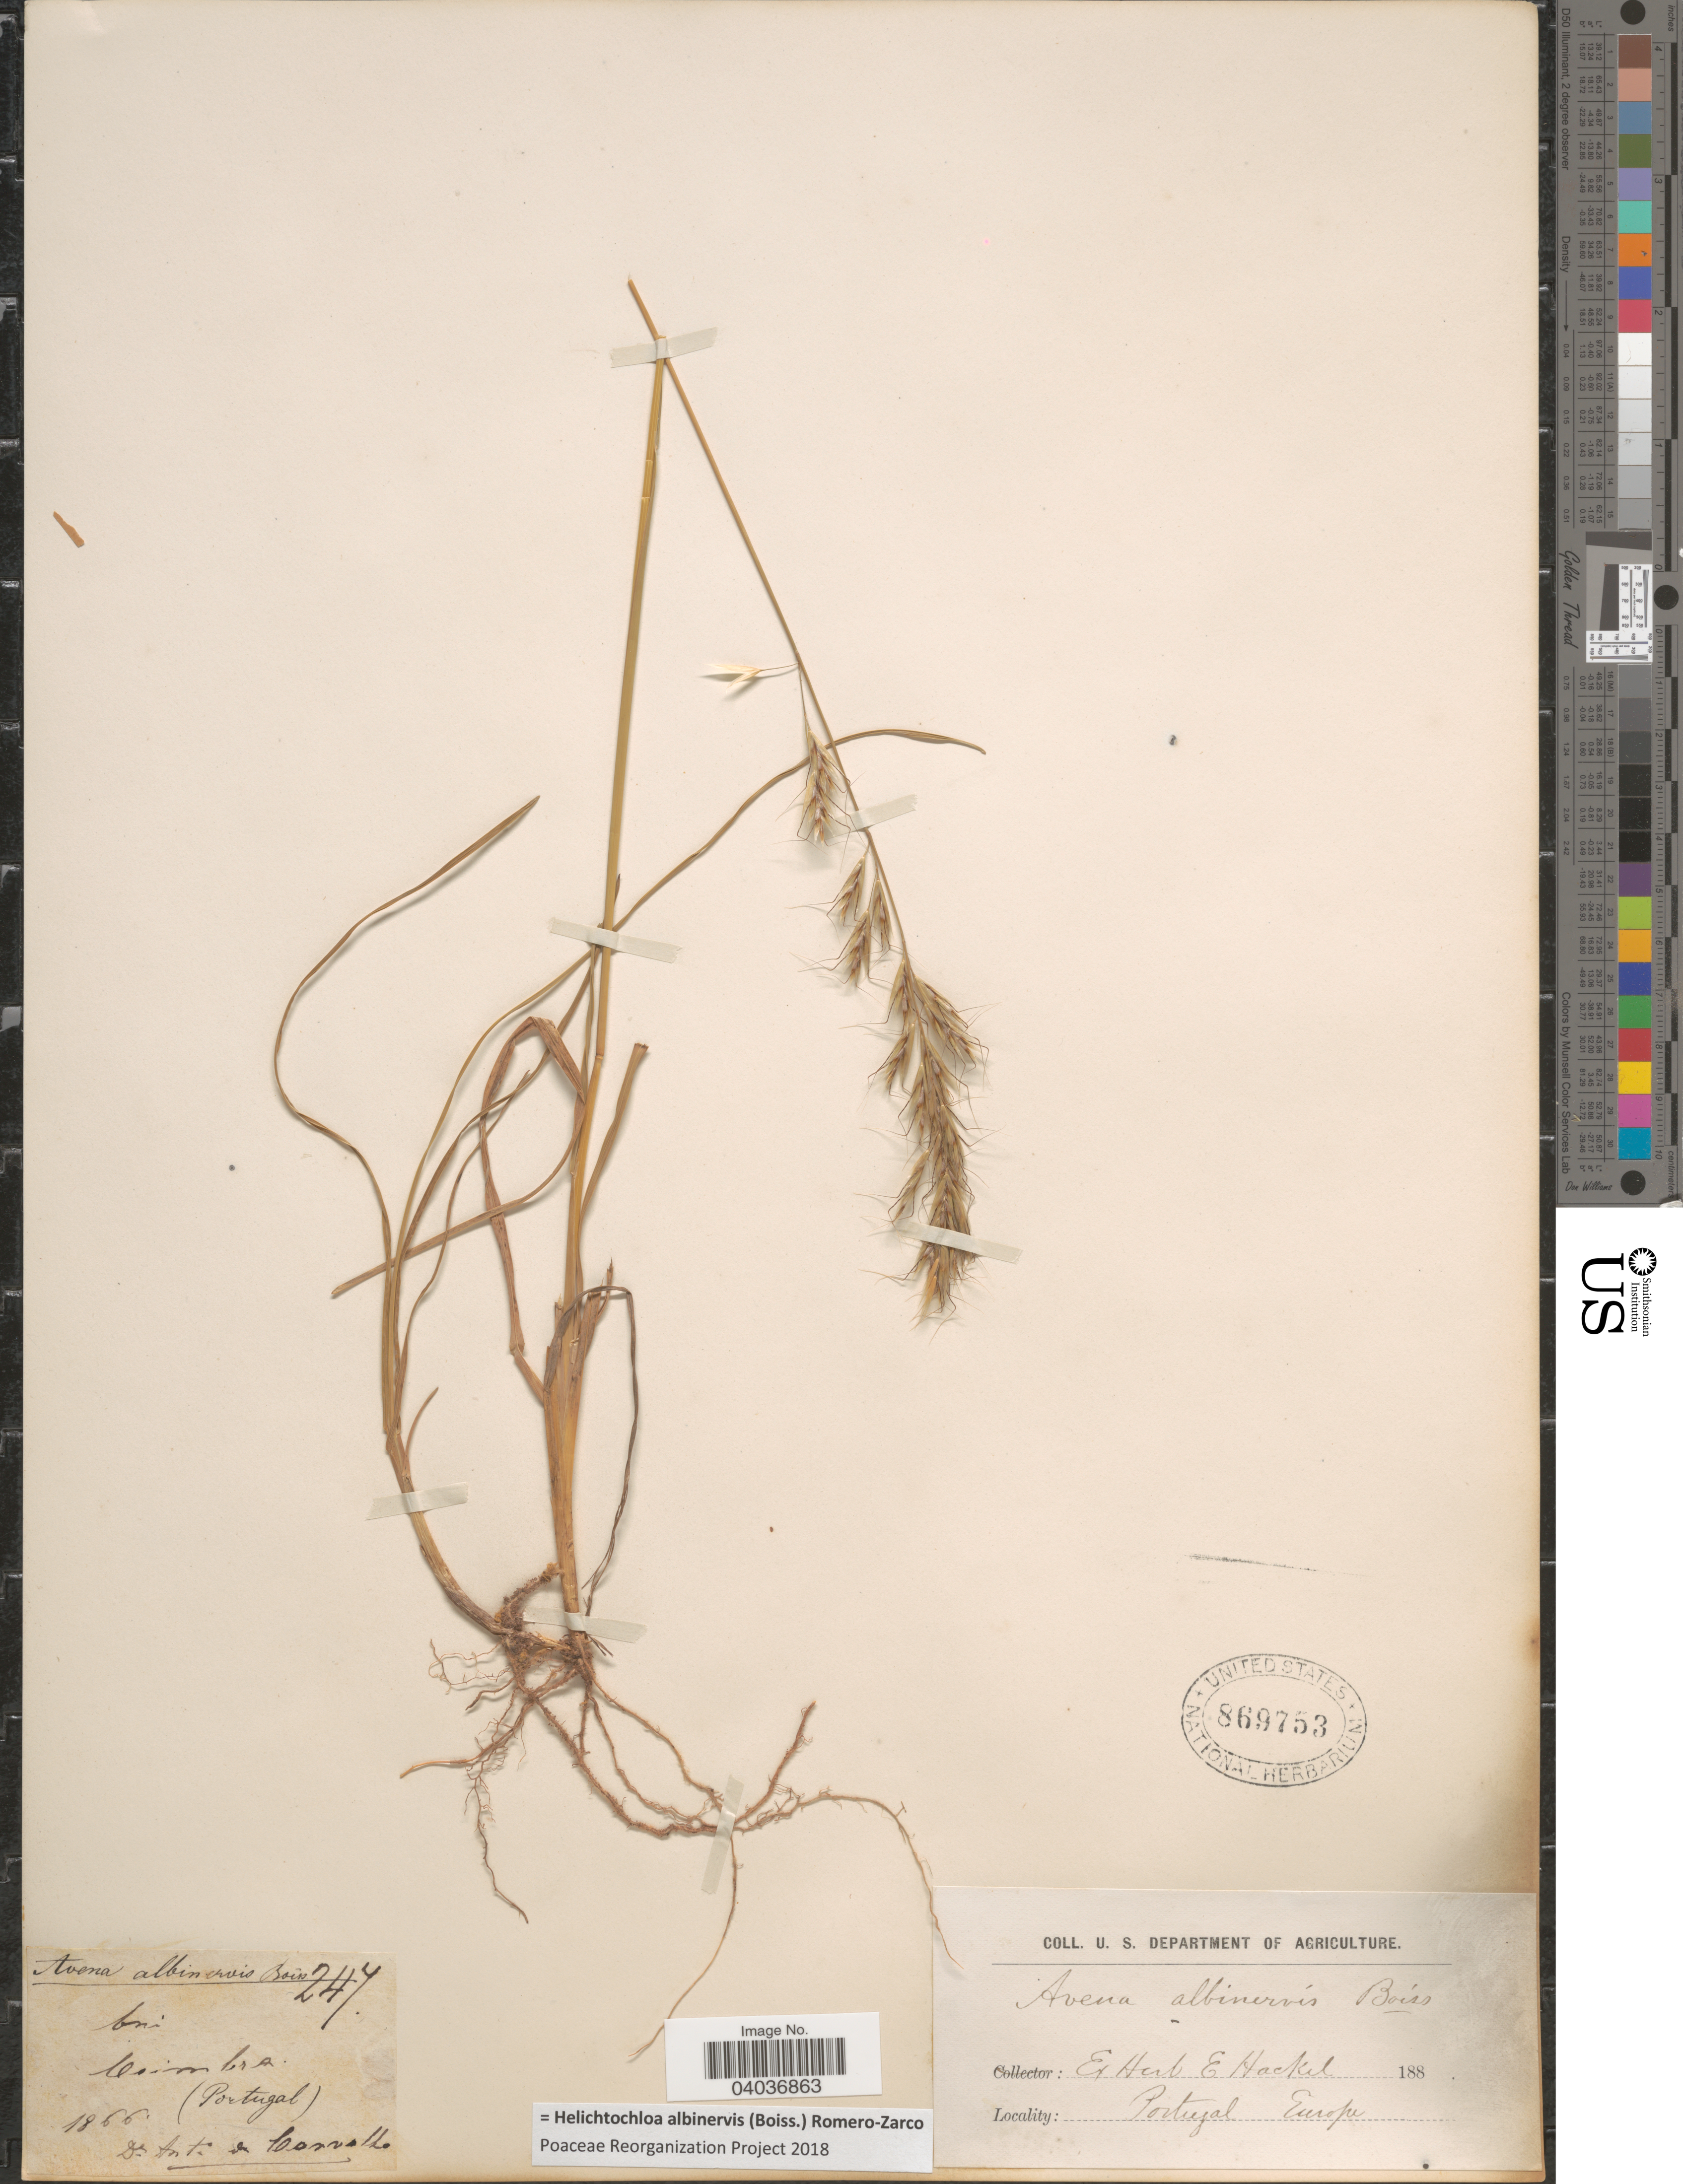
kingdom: Plantae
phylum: Tracheophyta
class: Liliopsida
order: Poales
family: Poaceae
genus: Helictochloa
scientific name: Helictochloa albinervis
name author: (Boiss.) Romero-Zarco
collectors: A. Carvalho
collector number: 247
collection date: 1866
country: Portugal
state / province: Coimbra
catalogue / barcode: US 869753